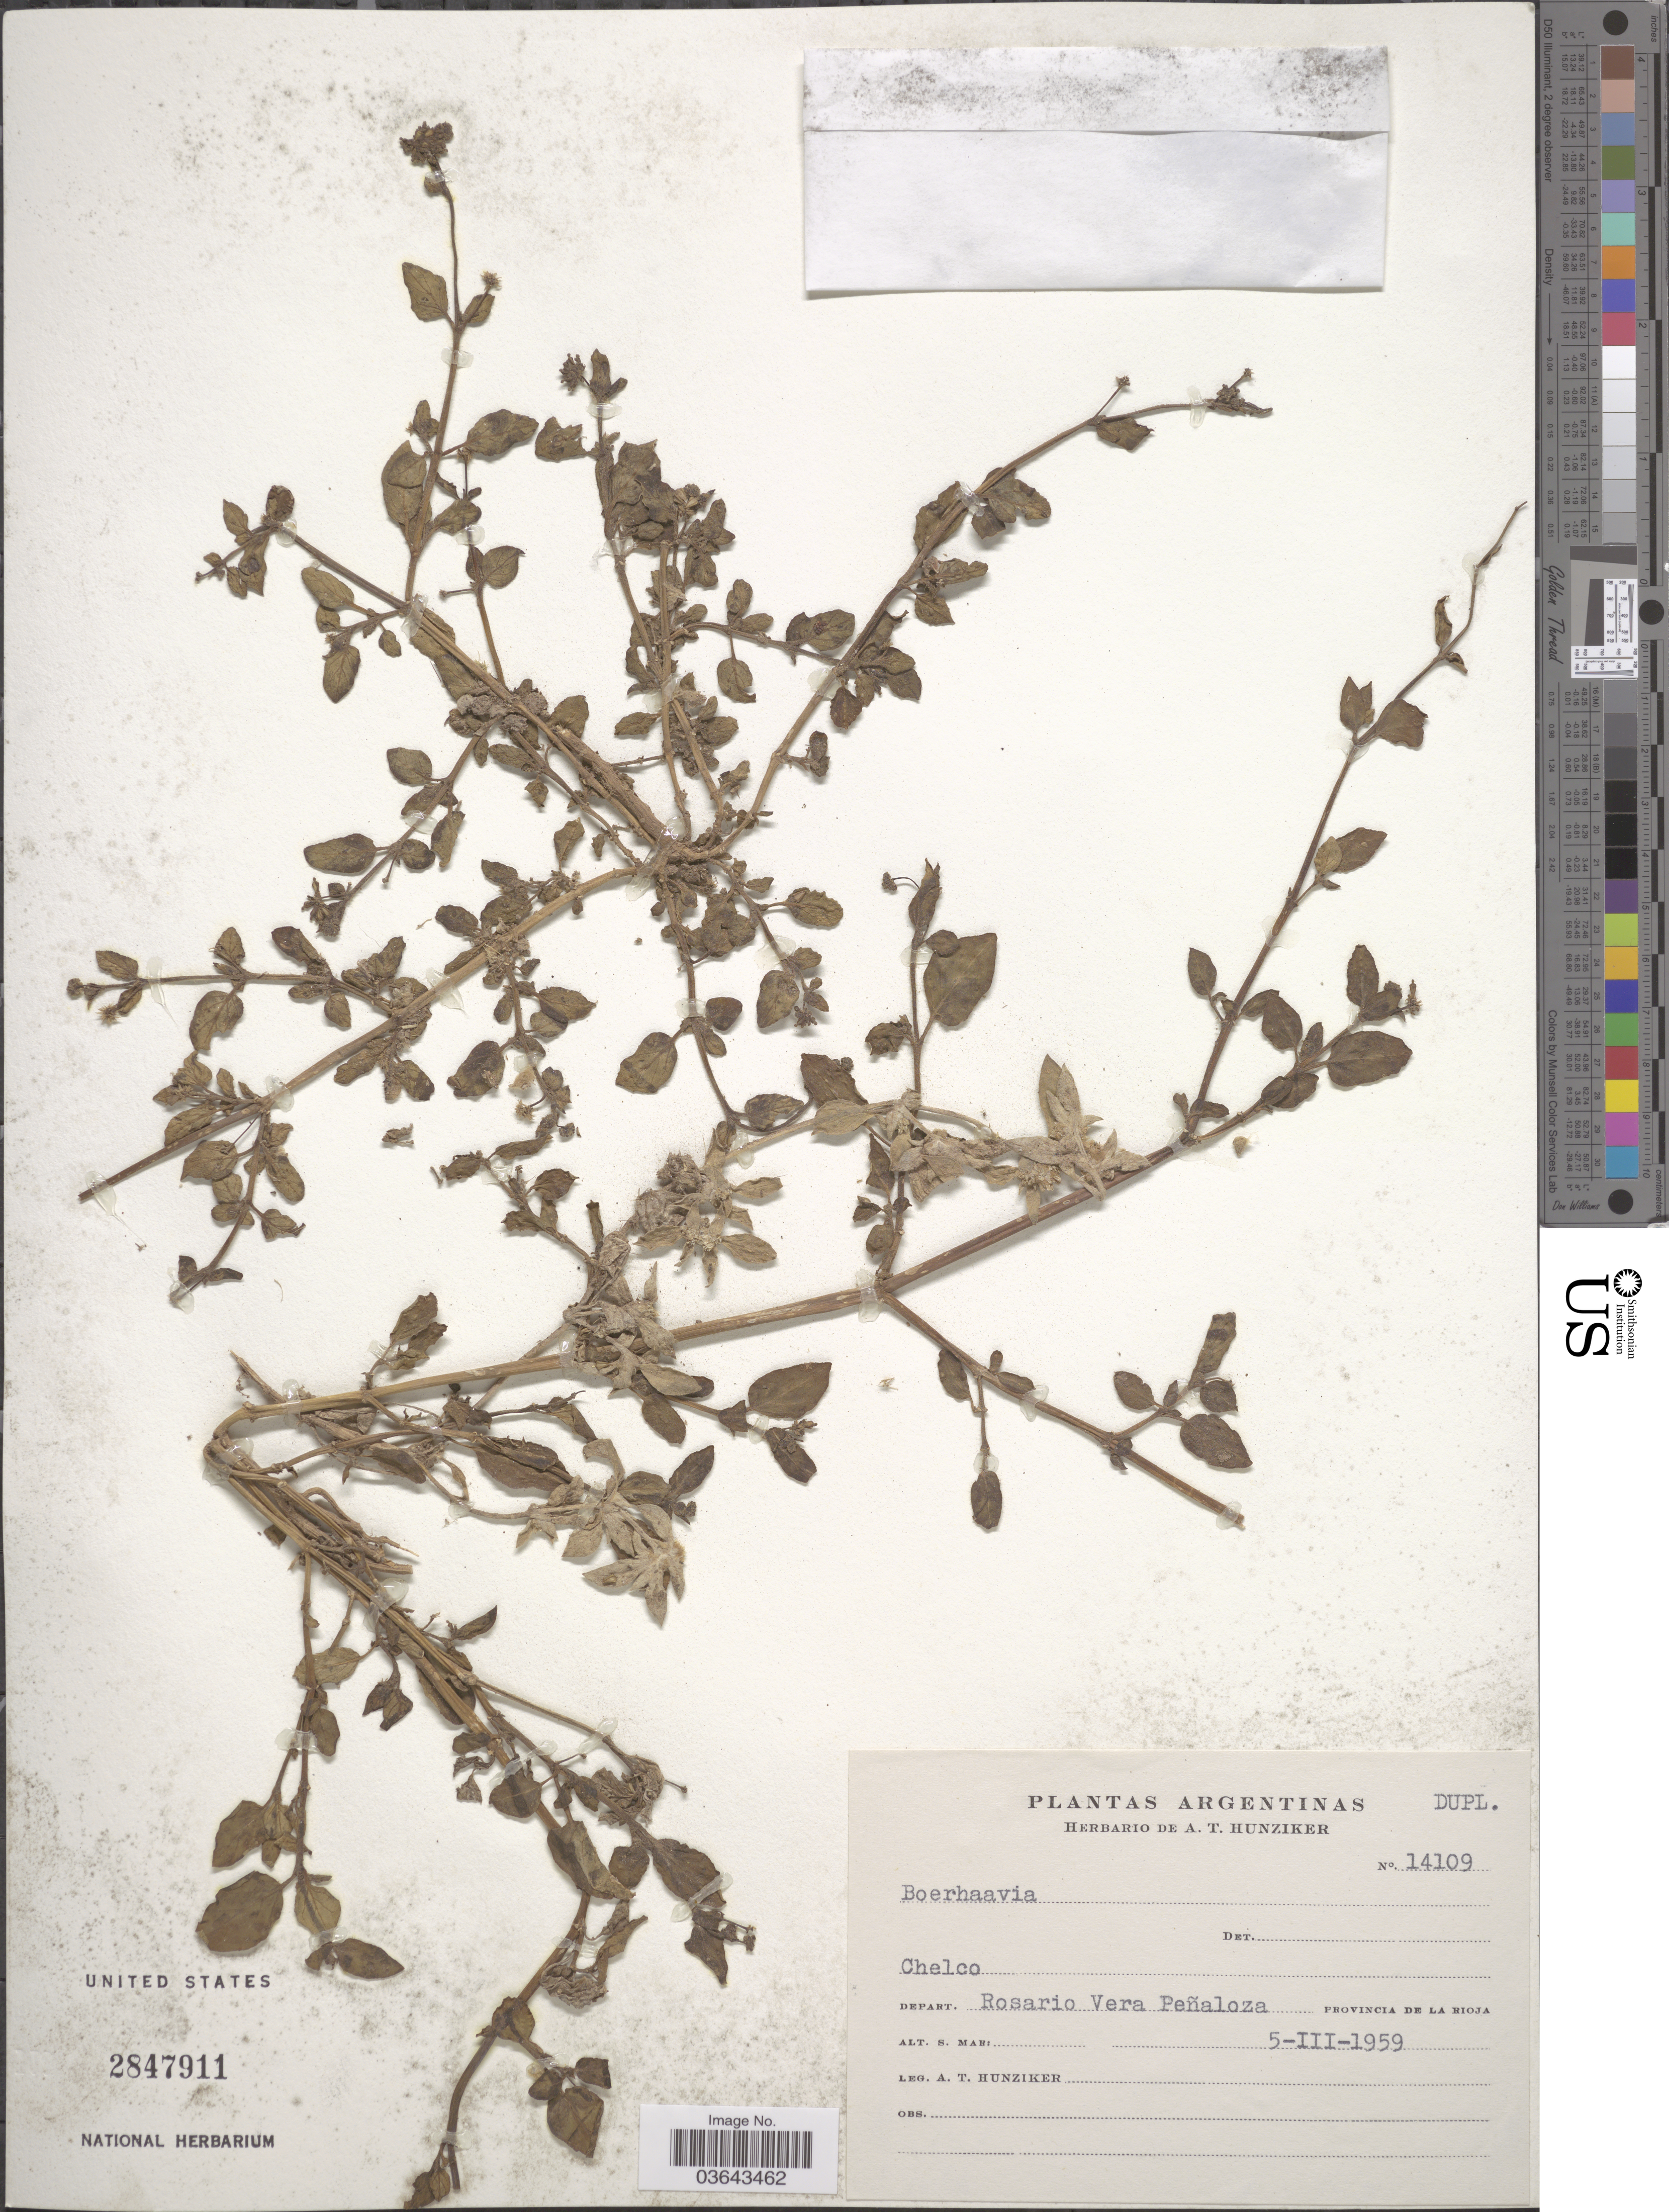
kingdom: Plantae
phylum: Tracheophyta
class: Magnoliopsida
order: Caryophyllales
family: Nyctaginaceae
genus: Boerhavia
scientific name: Boerhavia sp.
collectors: A. T. Hunziker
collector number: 14109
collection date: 1959-03-05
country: Argentina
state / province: La Rioja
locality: Chelco. Depart. Rosario Vera Peñaloza.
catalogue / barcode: US 2847911